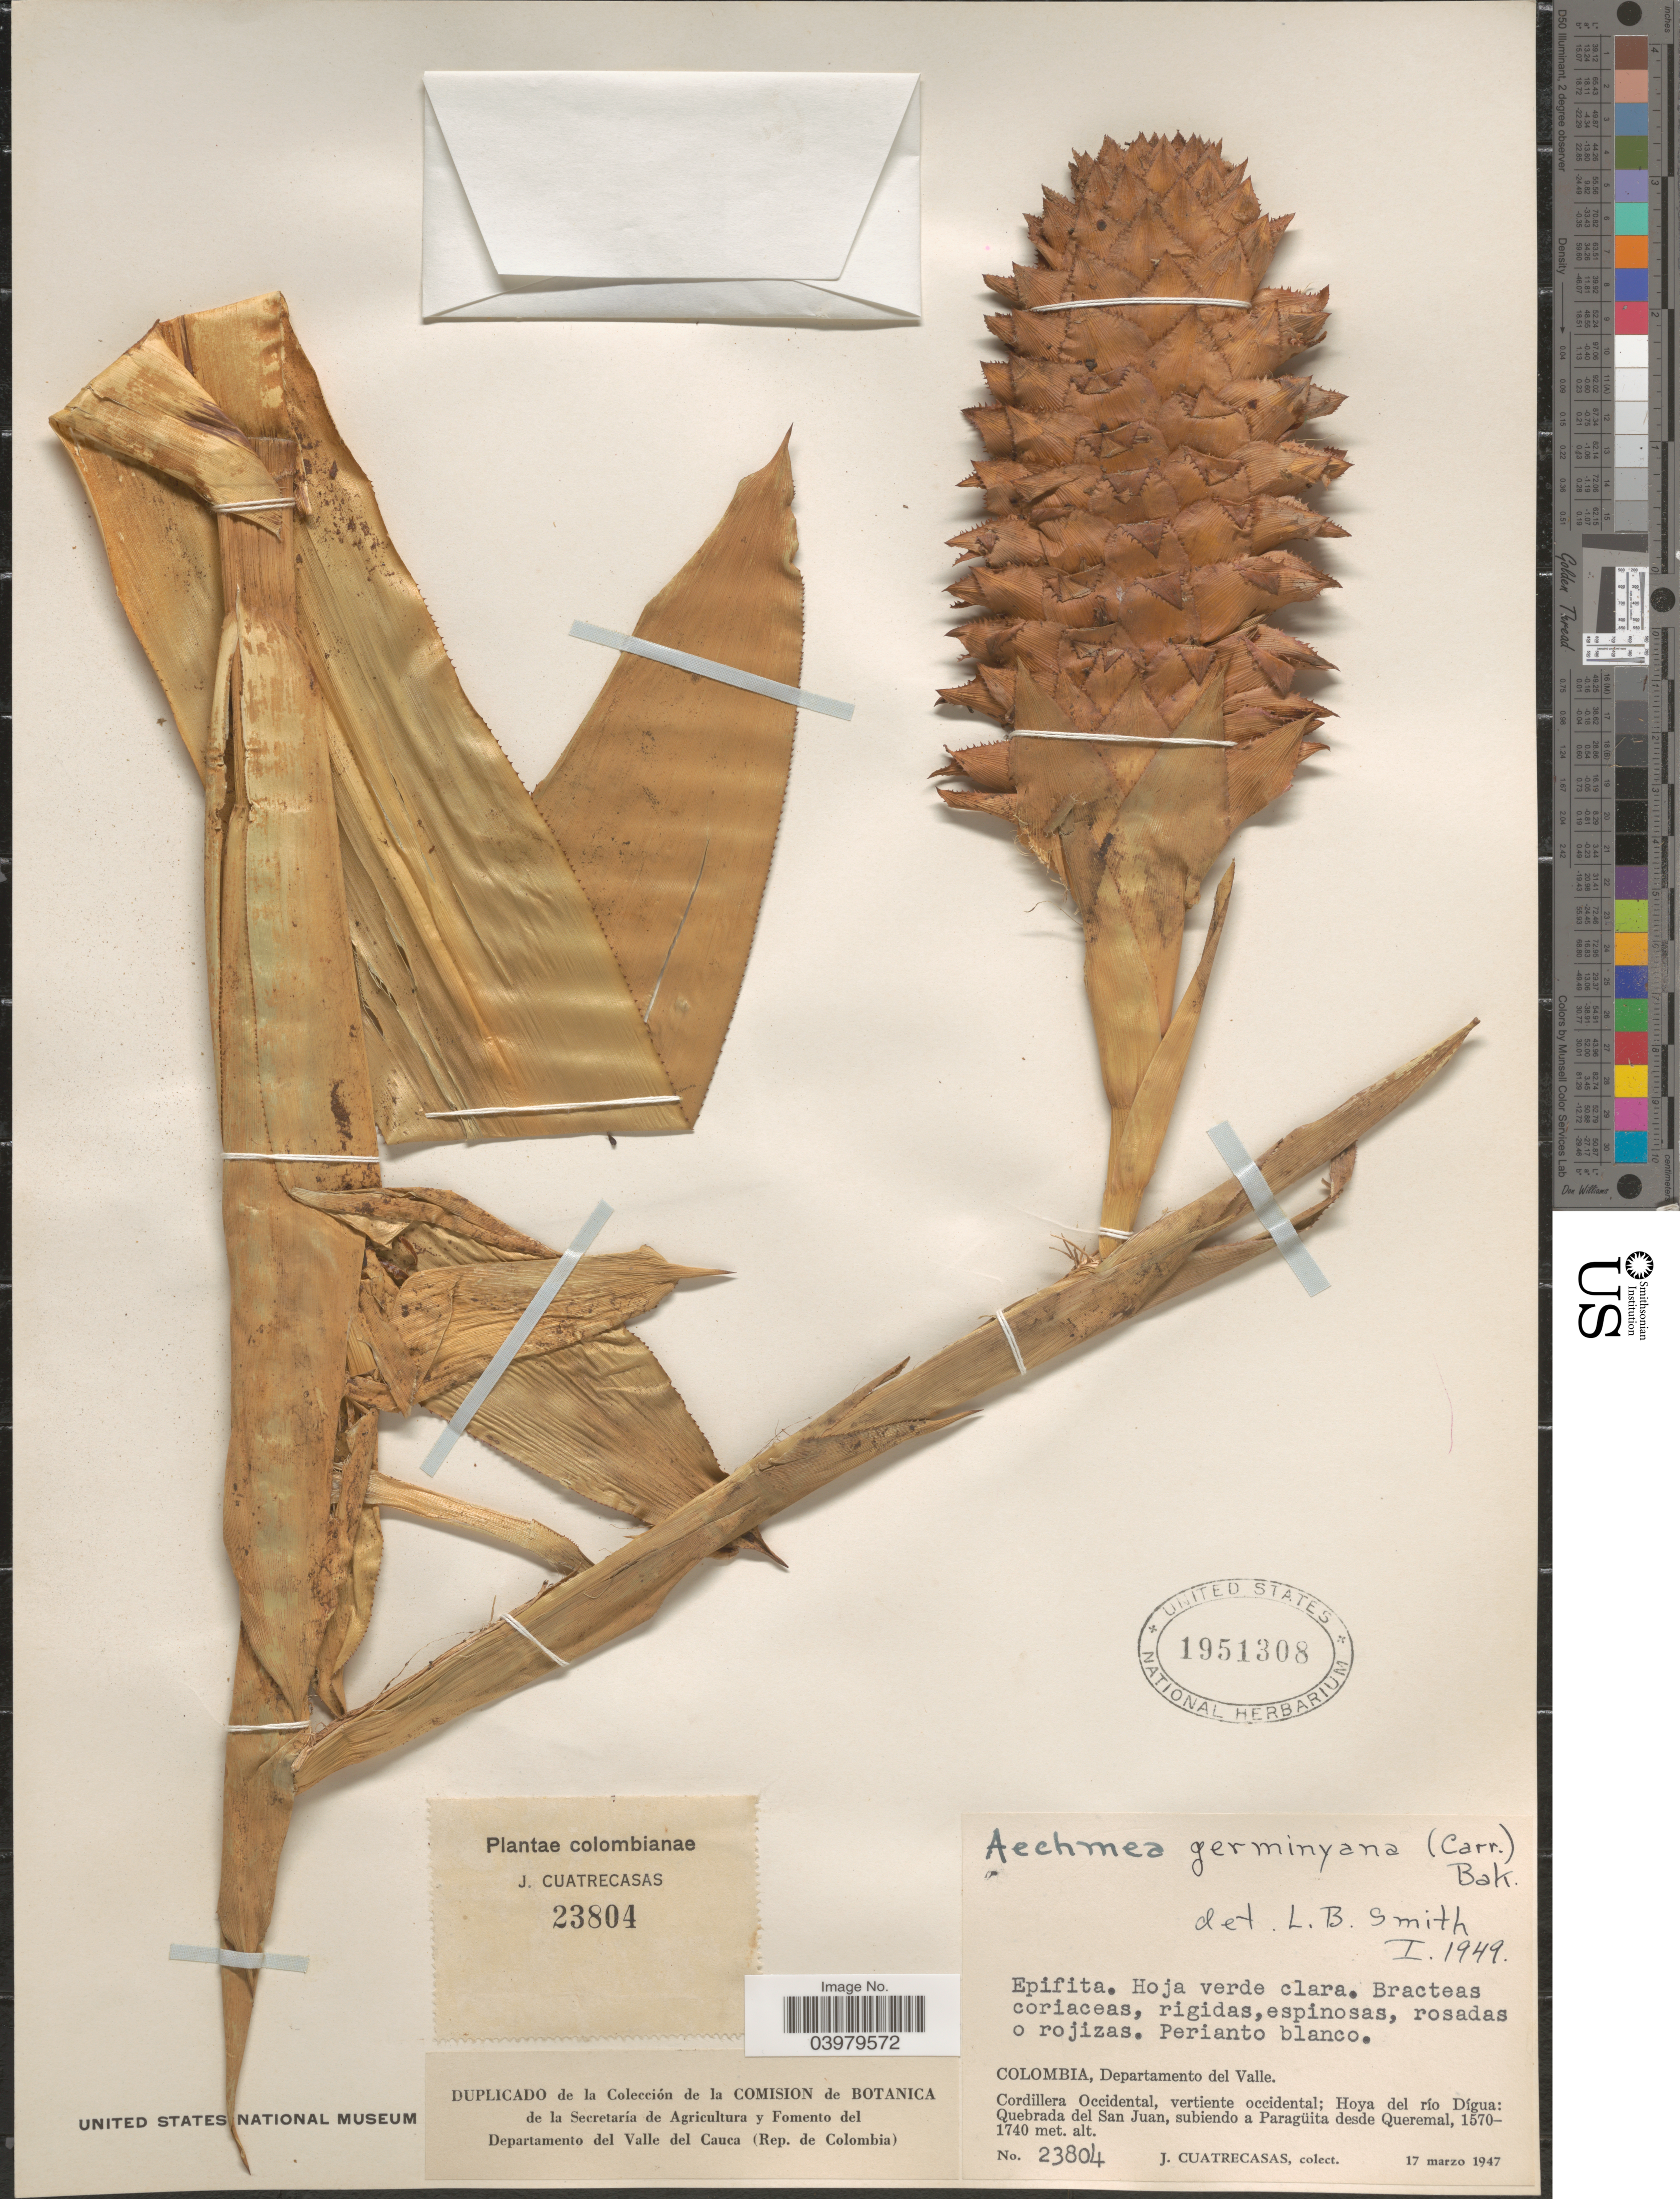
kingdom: Plantae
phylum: Tracheophyta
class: Liliopsida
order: Poales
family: Bromeliaceae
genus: Aechmea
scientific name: Aechmea germinyana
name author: (Carrière) Baker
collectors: J. Cuatrecasas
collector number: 23804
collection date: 1947-03-17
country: Colombia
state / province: Valle del Cauca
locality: Departamento del Valle. Cordillera Occidental, vertiente occidental; Hoya del río Dígua: Quebrada del San Juan, subiendo a Paragüita desde Queremal.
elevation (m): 1570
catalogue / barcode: US 1951308